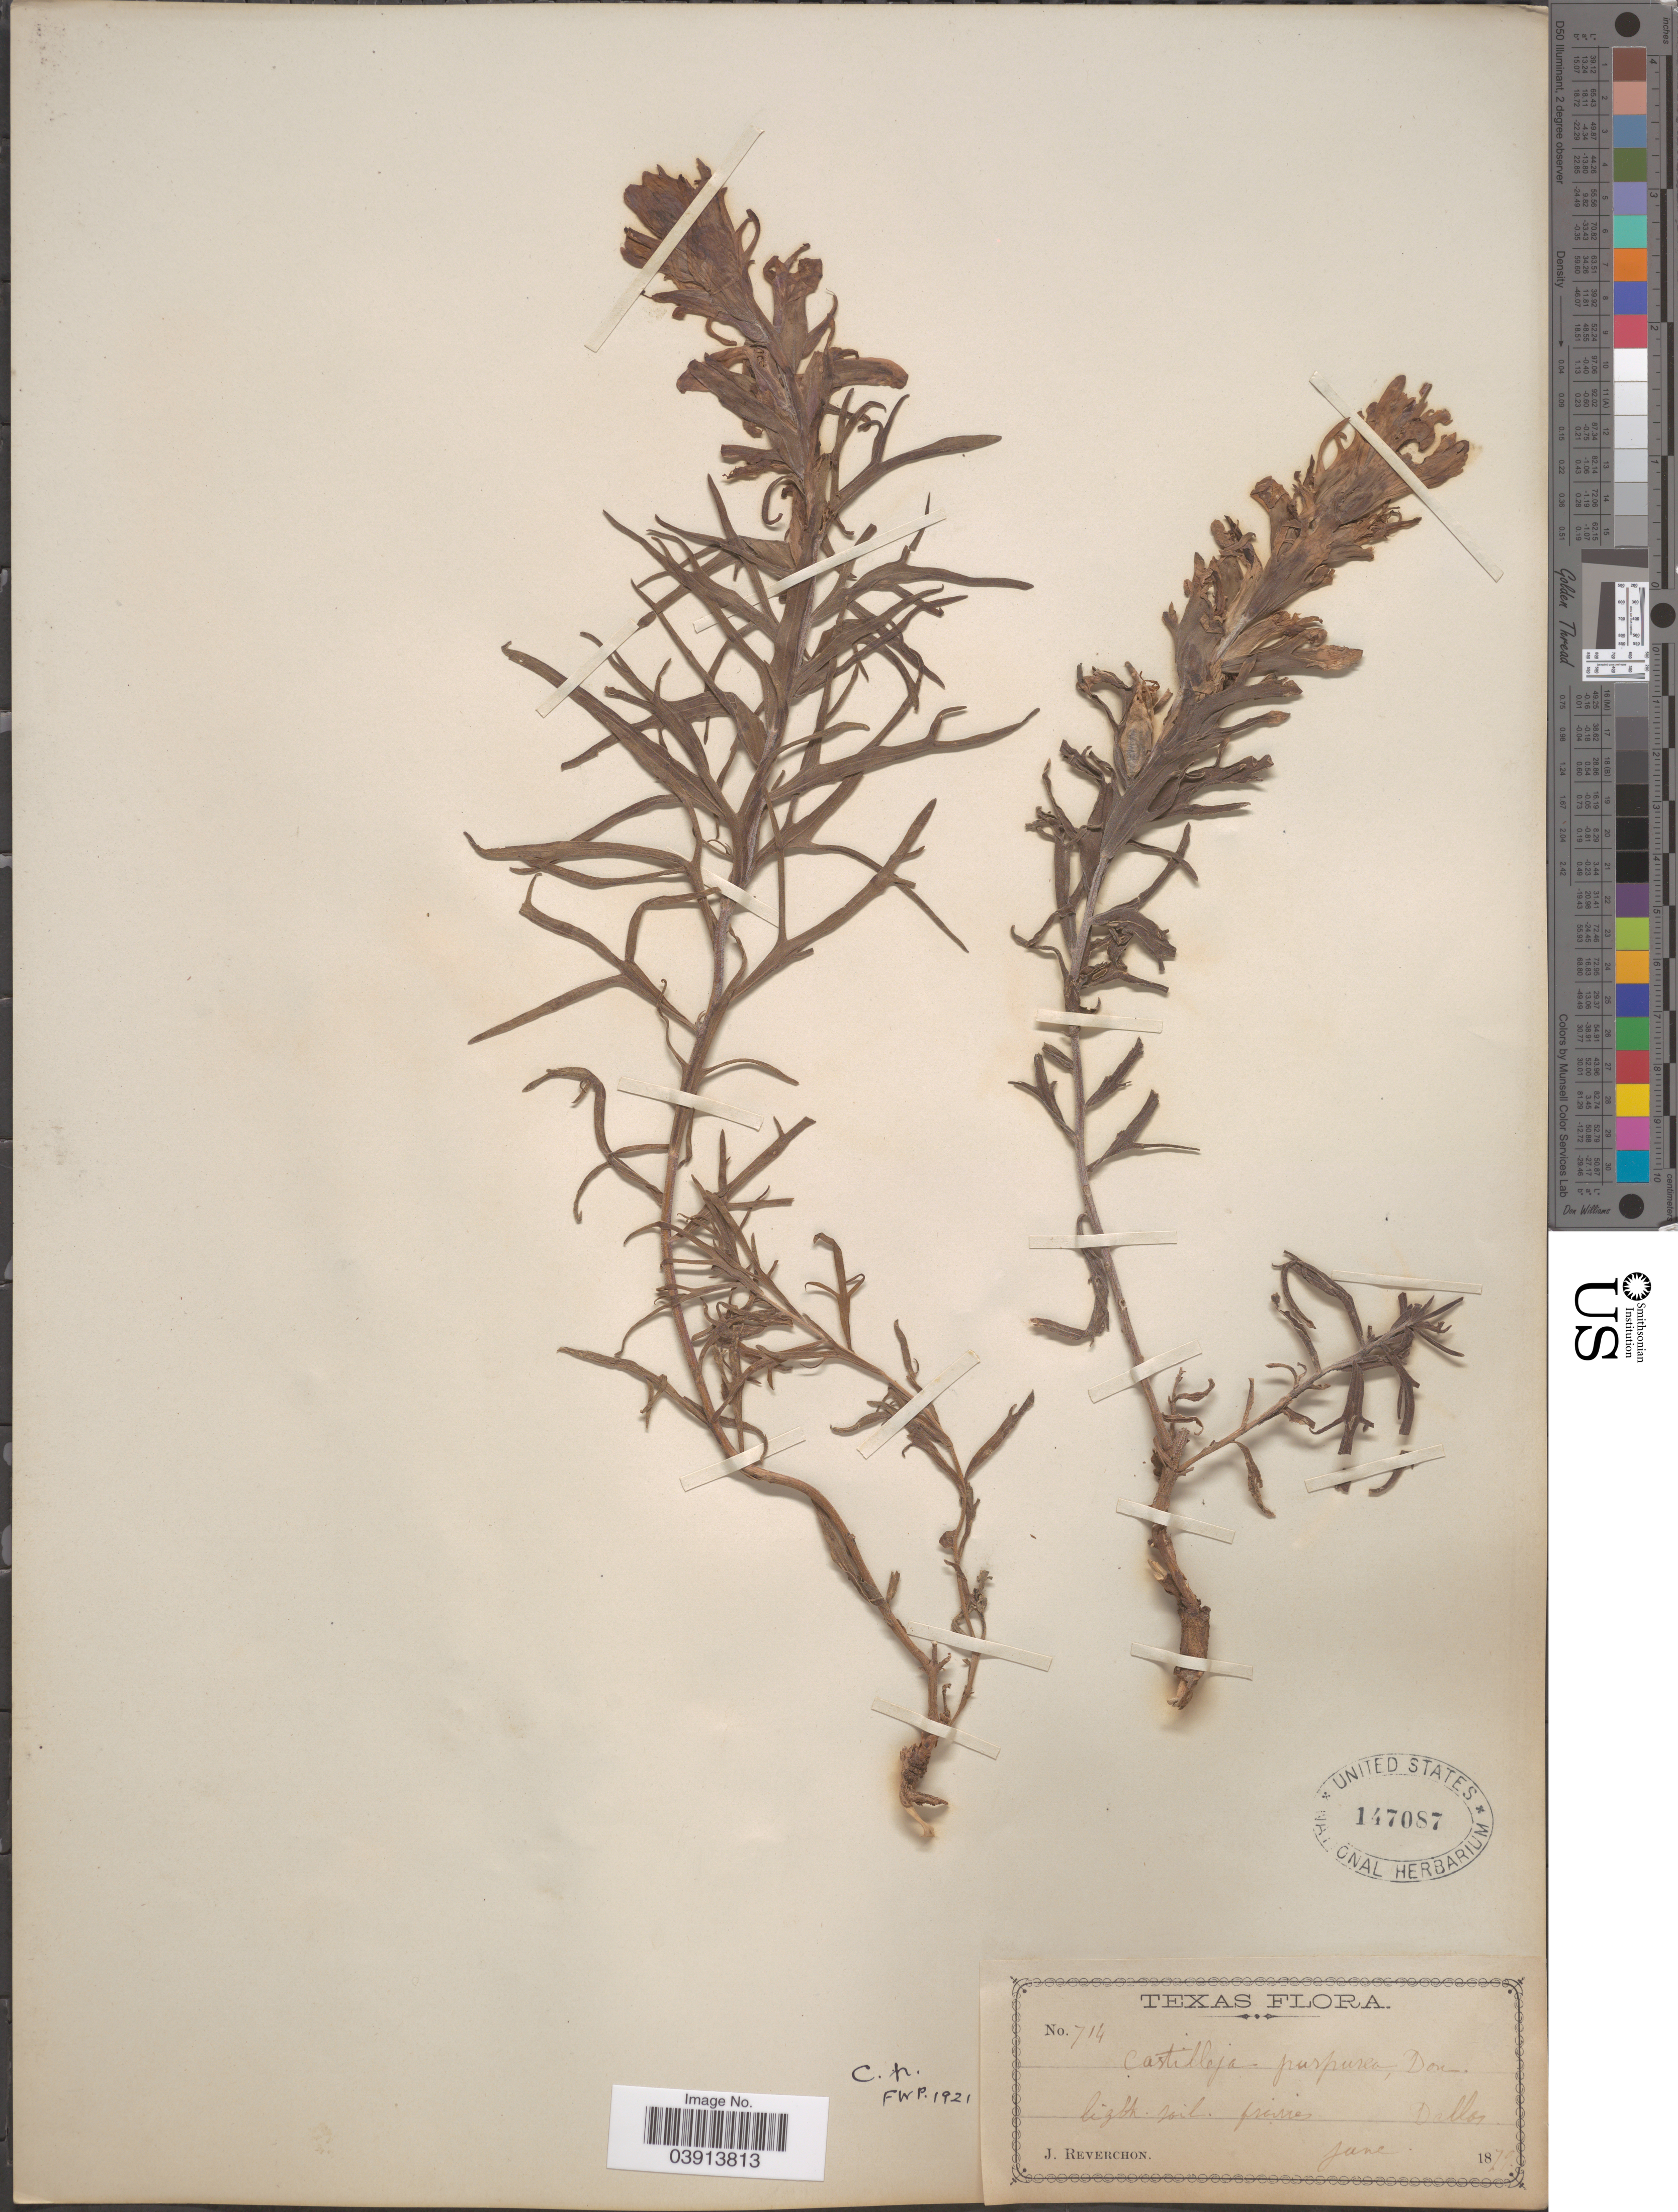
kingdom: Plantae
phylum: Tracheophyta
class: Magnoliopsida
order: Lamiales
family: Orobanchaceae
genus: Castilleja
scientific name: Castilleja purpurea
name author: (Nutt.) G. Don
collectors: J. Reverchon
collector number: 714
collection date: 1879-06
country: United States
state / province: Texas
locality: Dallas.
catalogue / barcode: US 147087